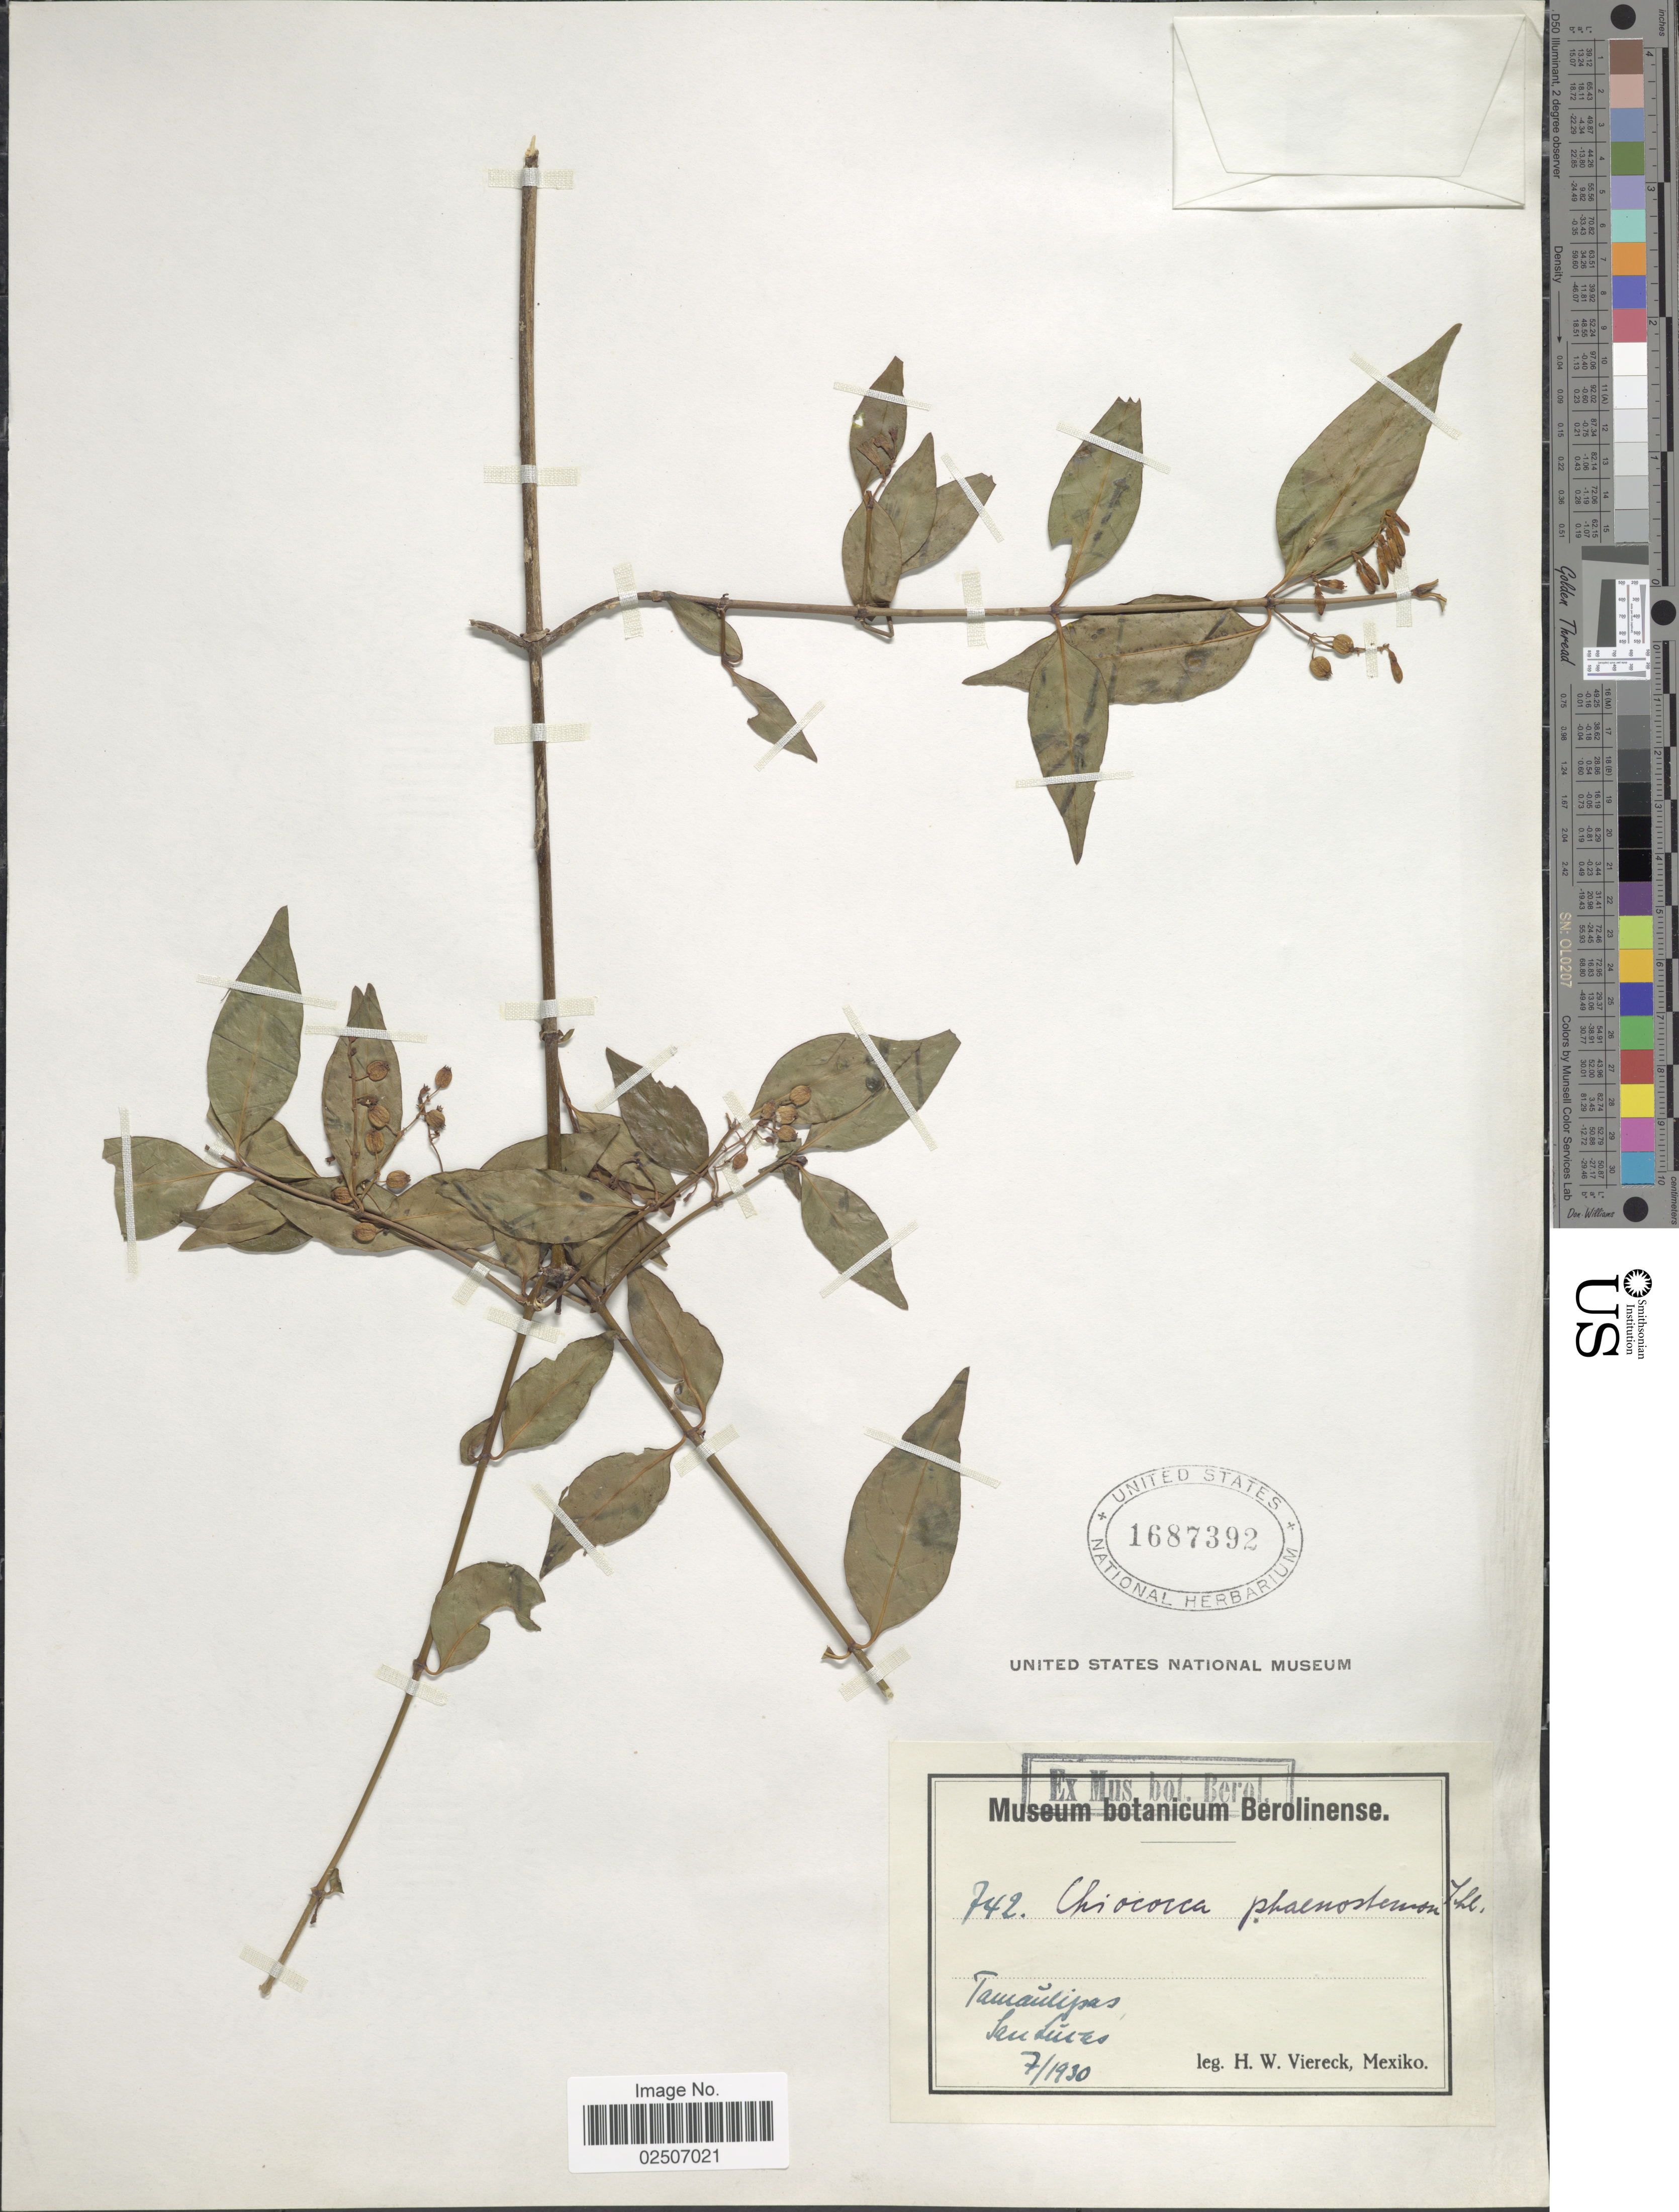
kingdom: Plantae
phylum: Tracheophyta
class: Magnoliopsida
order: Gentianales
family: Rubiaceae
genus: Chiococca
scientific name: Chiococca alba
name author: (L.) Hitchc.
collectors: H. W. Viereck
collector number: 742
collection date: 1930-07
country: Mexico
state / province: Tamaulipas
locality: San Lucas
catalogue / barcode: US 1687392